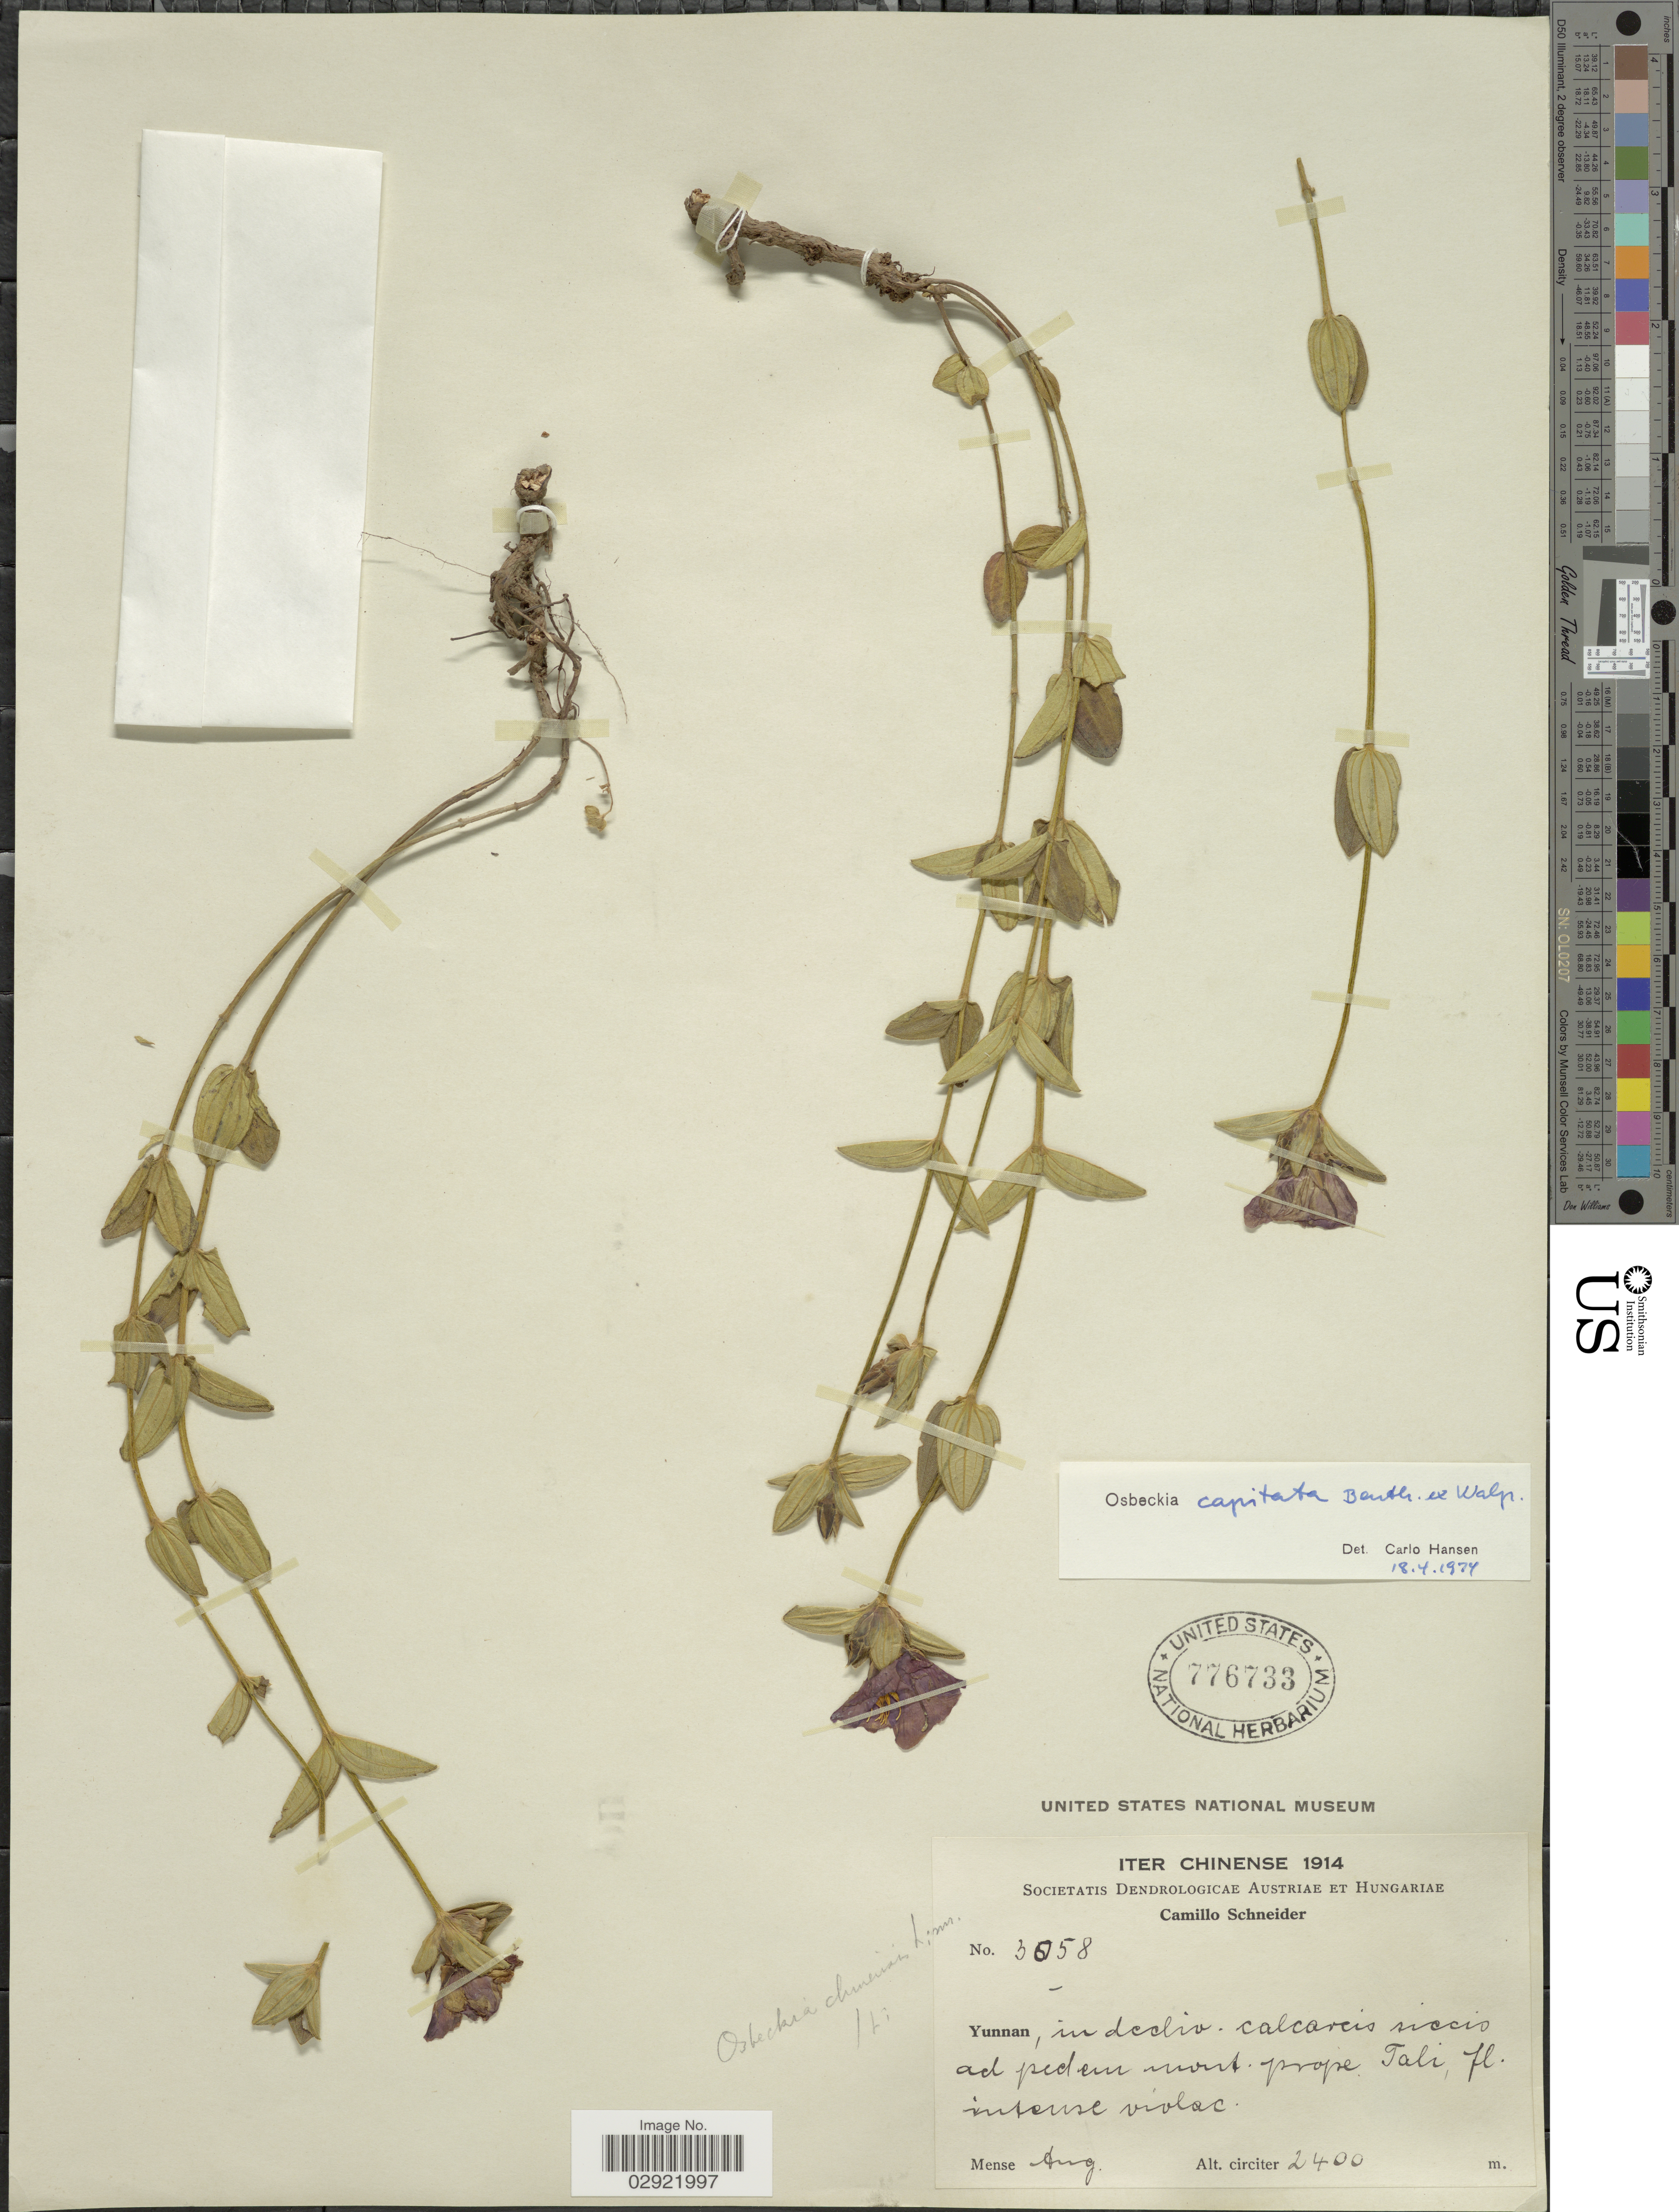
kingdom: Plantae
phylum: Tracheophyta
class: Magnoliopsida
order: Myrtales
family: Melastomataceae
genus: Osbeckia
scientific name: Osbeckia capitata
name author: Benth. ex Naudin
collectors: C. K. Schneider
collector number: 3058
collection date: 1914-08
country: China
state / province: Yunnan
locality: In decliv. calcareis siccis ad pedem mont. prope Tali.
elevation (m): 2400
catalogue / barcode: US 776733